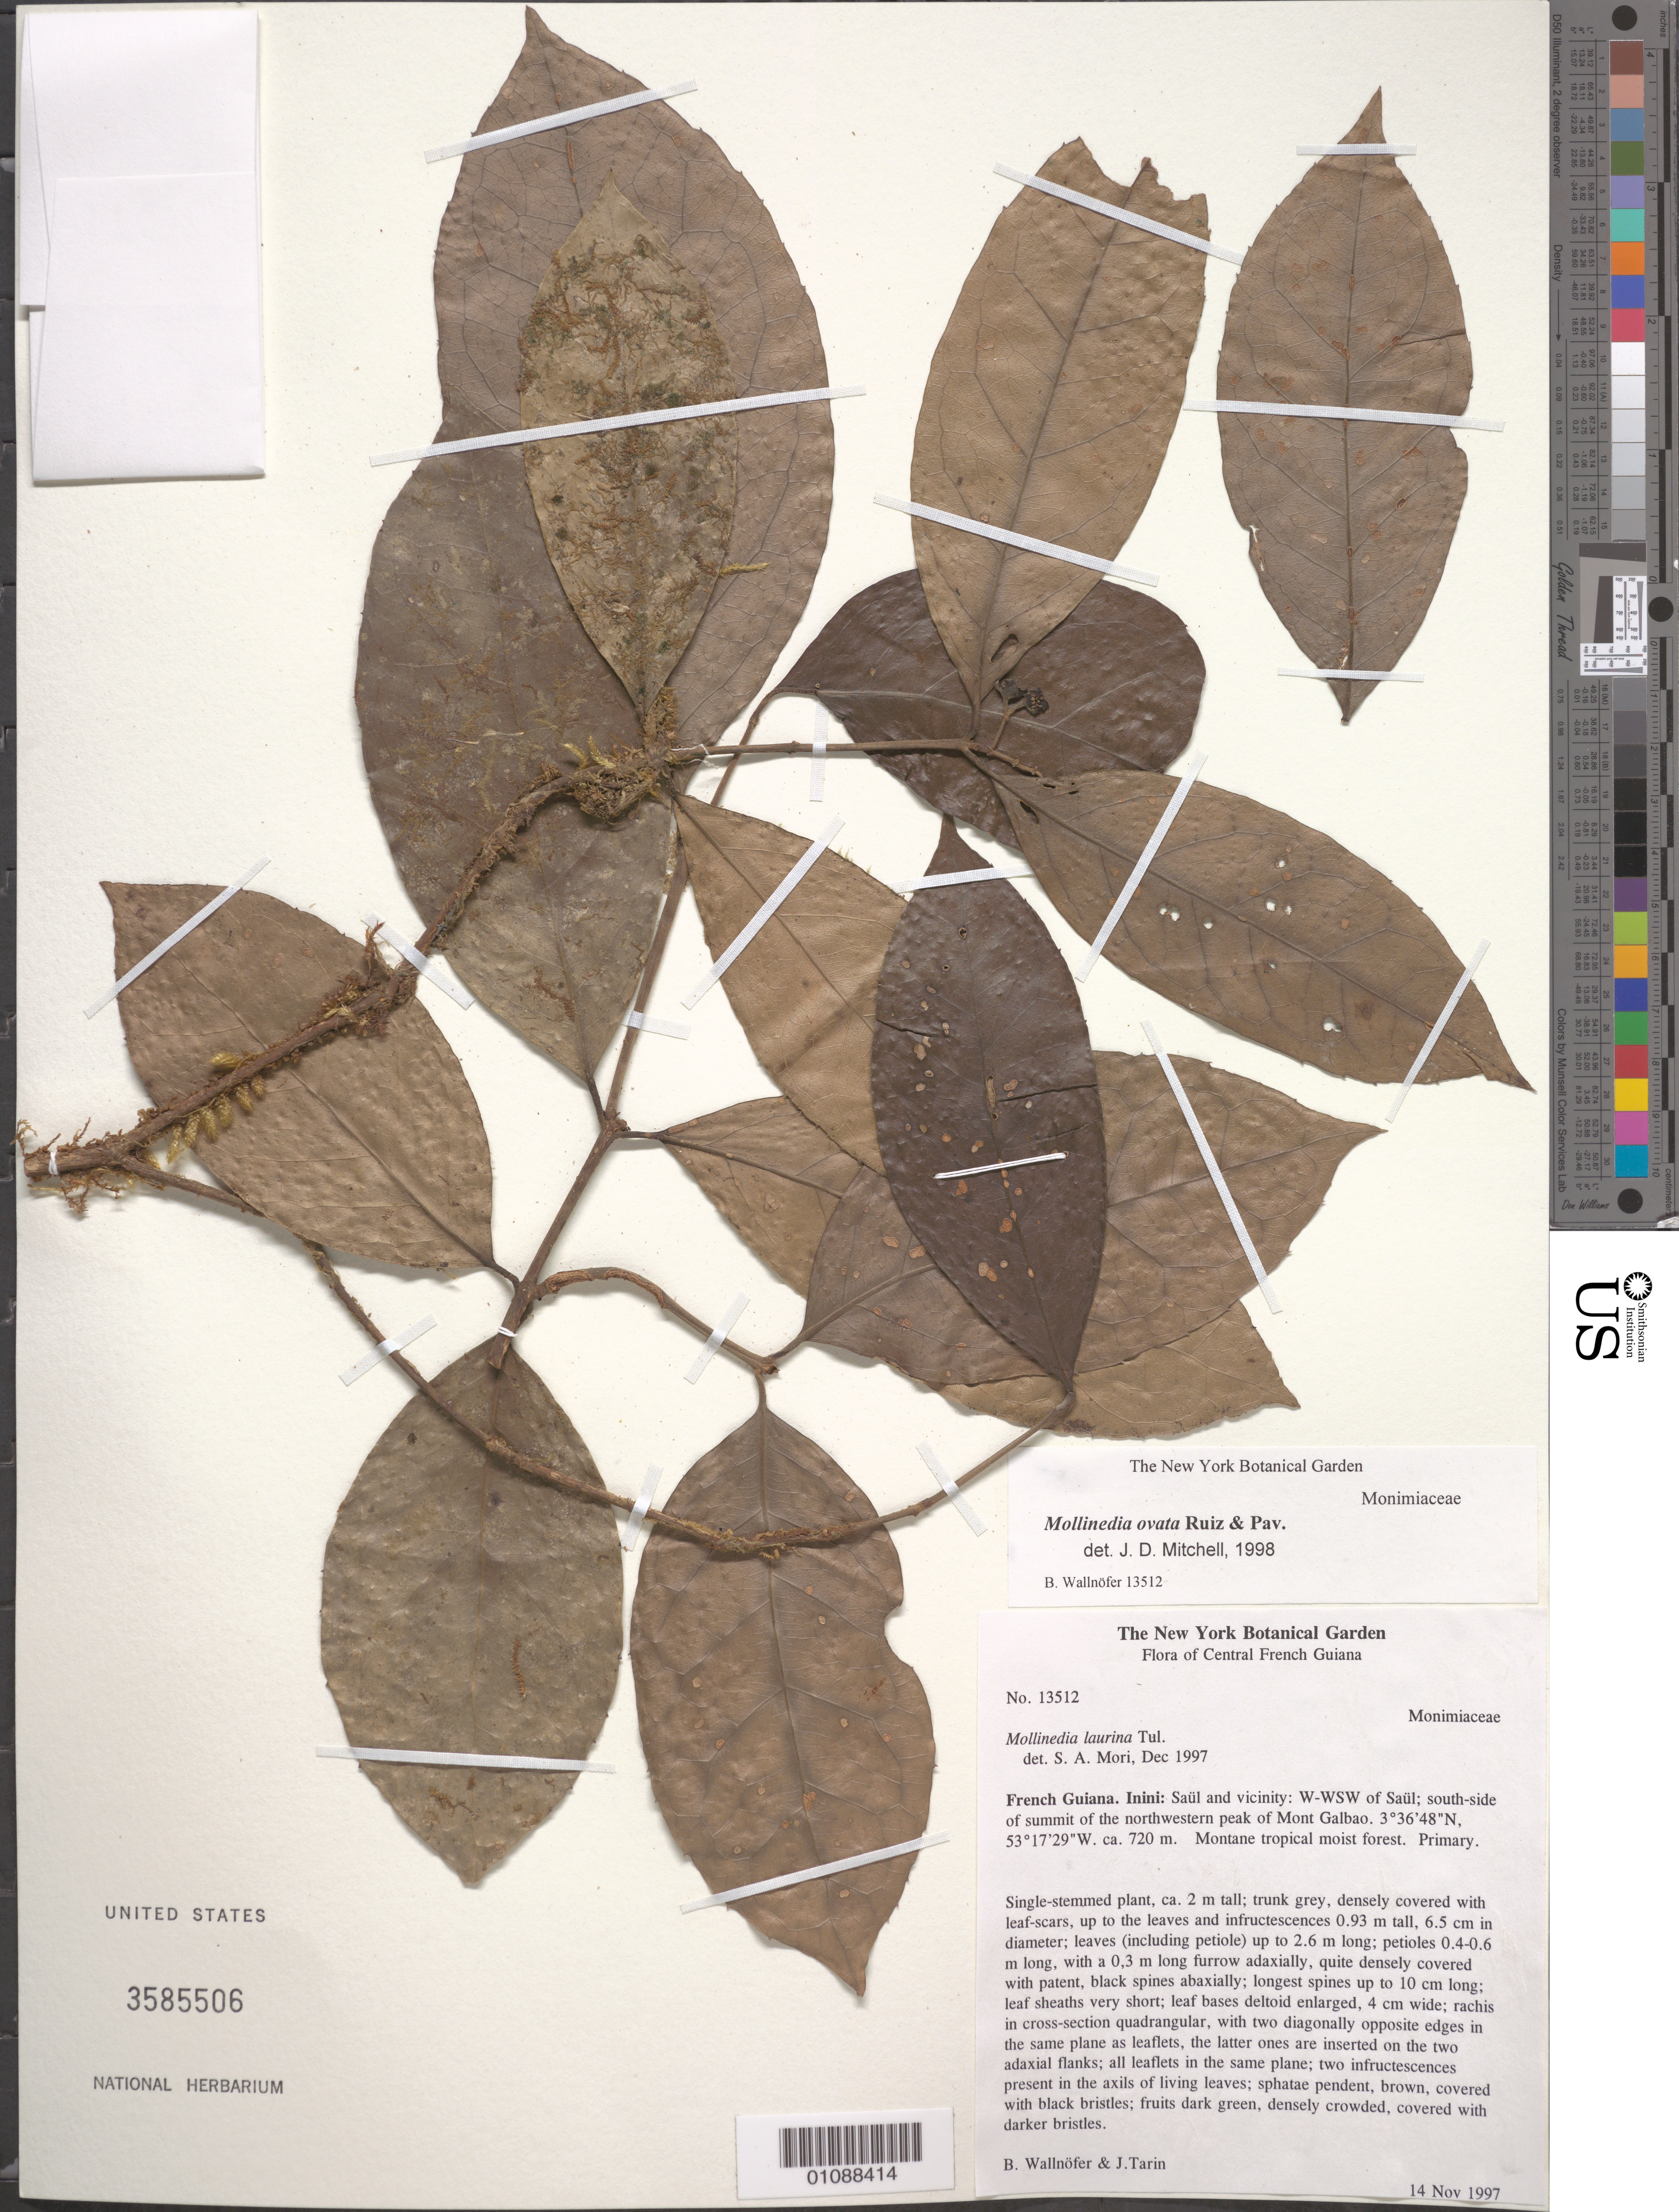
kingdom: Plantae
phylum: Tracheophyta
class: Magnoliopsida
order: Laurales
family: Monimiaceae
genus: Mollinedia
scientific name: Mollinedia ovata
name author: Ruiz & Pav.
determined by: Mitchell, John D.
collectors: B. Wallnöfer & J. Tarin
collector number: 13512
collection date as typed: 14-Nov-97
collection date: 1997-11-14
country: French Guiana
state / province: Saint-Laurent-du-Maroni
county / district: Saül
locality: Inini: Saül and vicinity, W-WSW of Saül, south-side of summit of the NW peak of Mont Galbao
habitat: Montane tropical moist forest. Primary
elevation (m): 720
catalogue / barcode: US 3585506